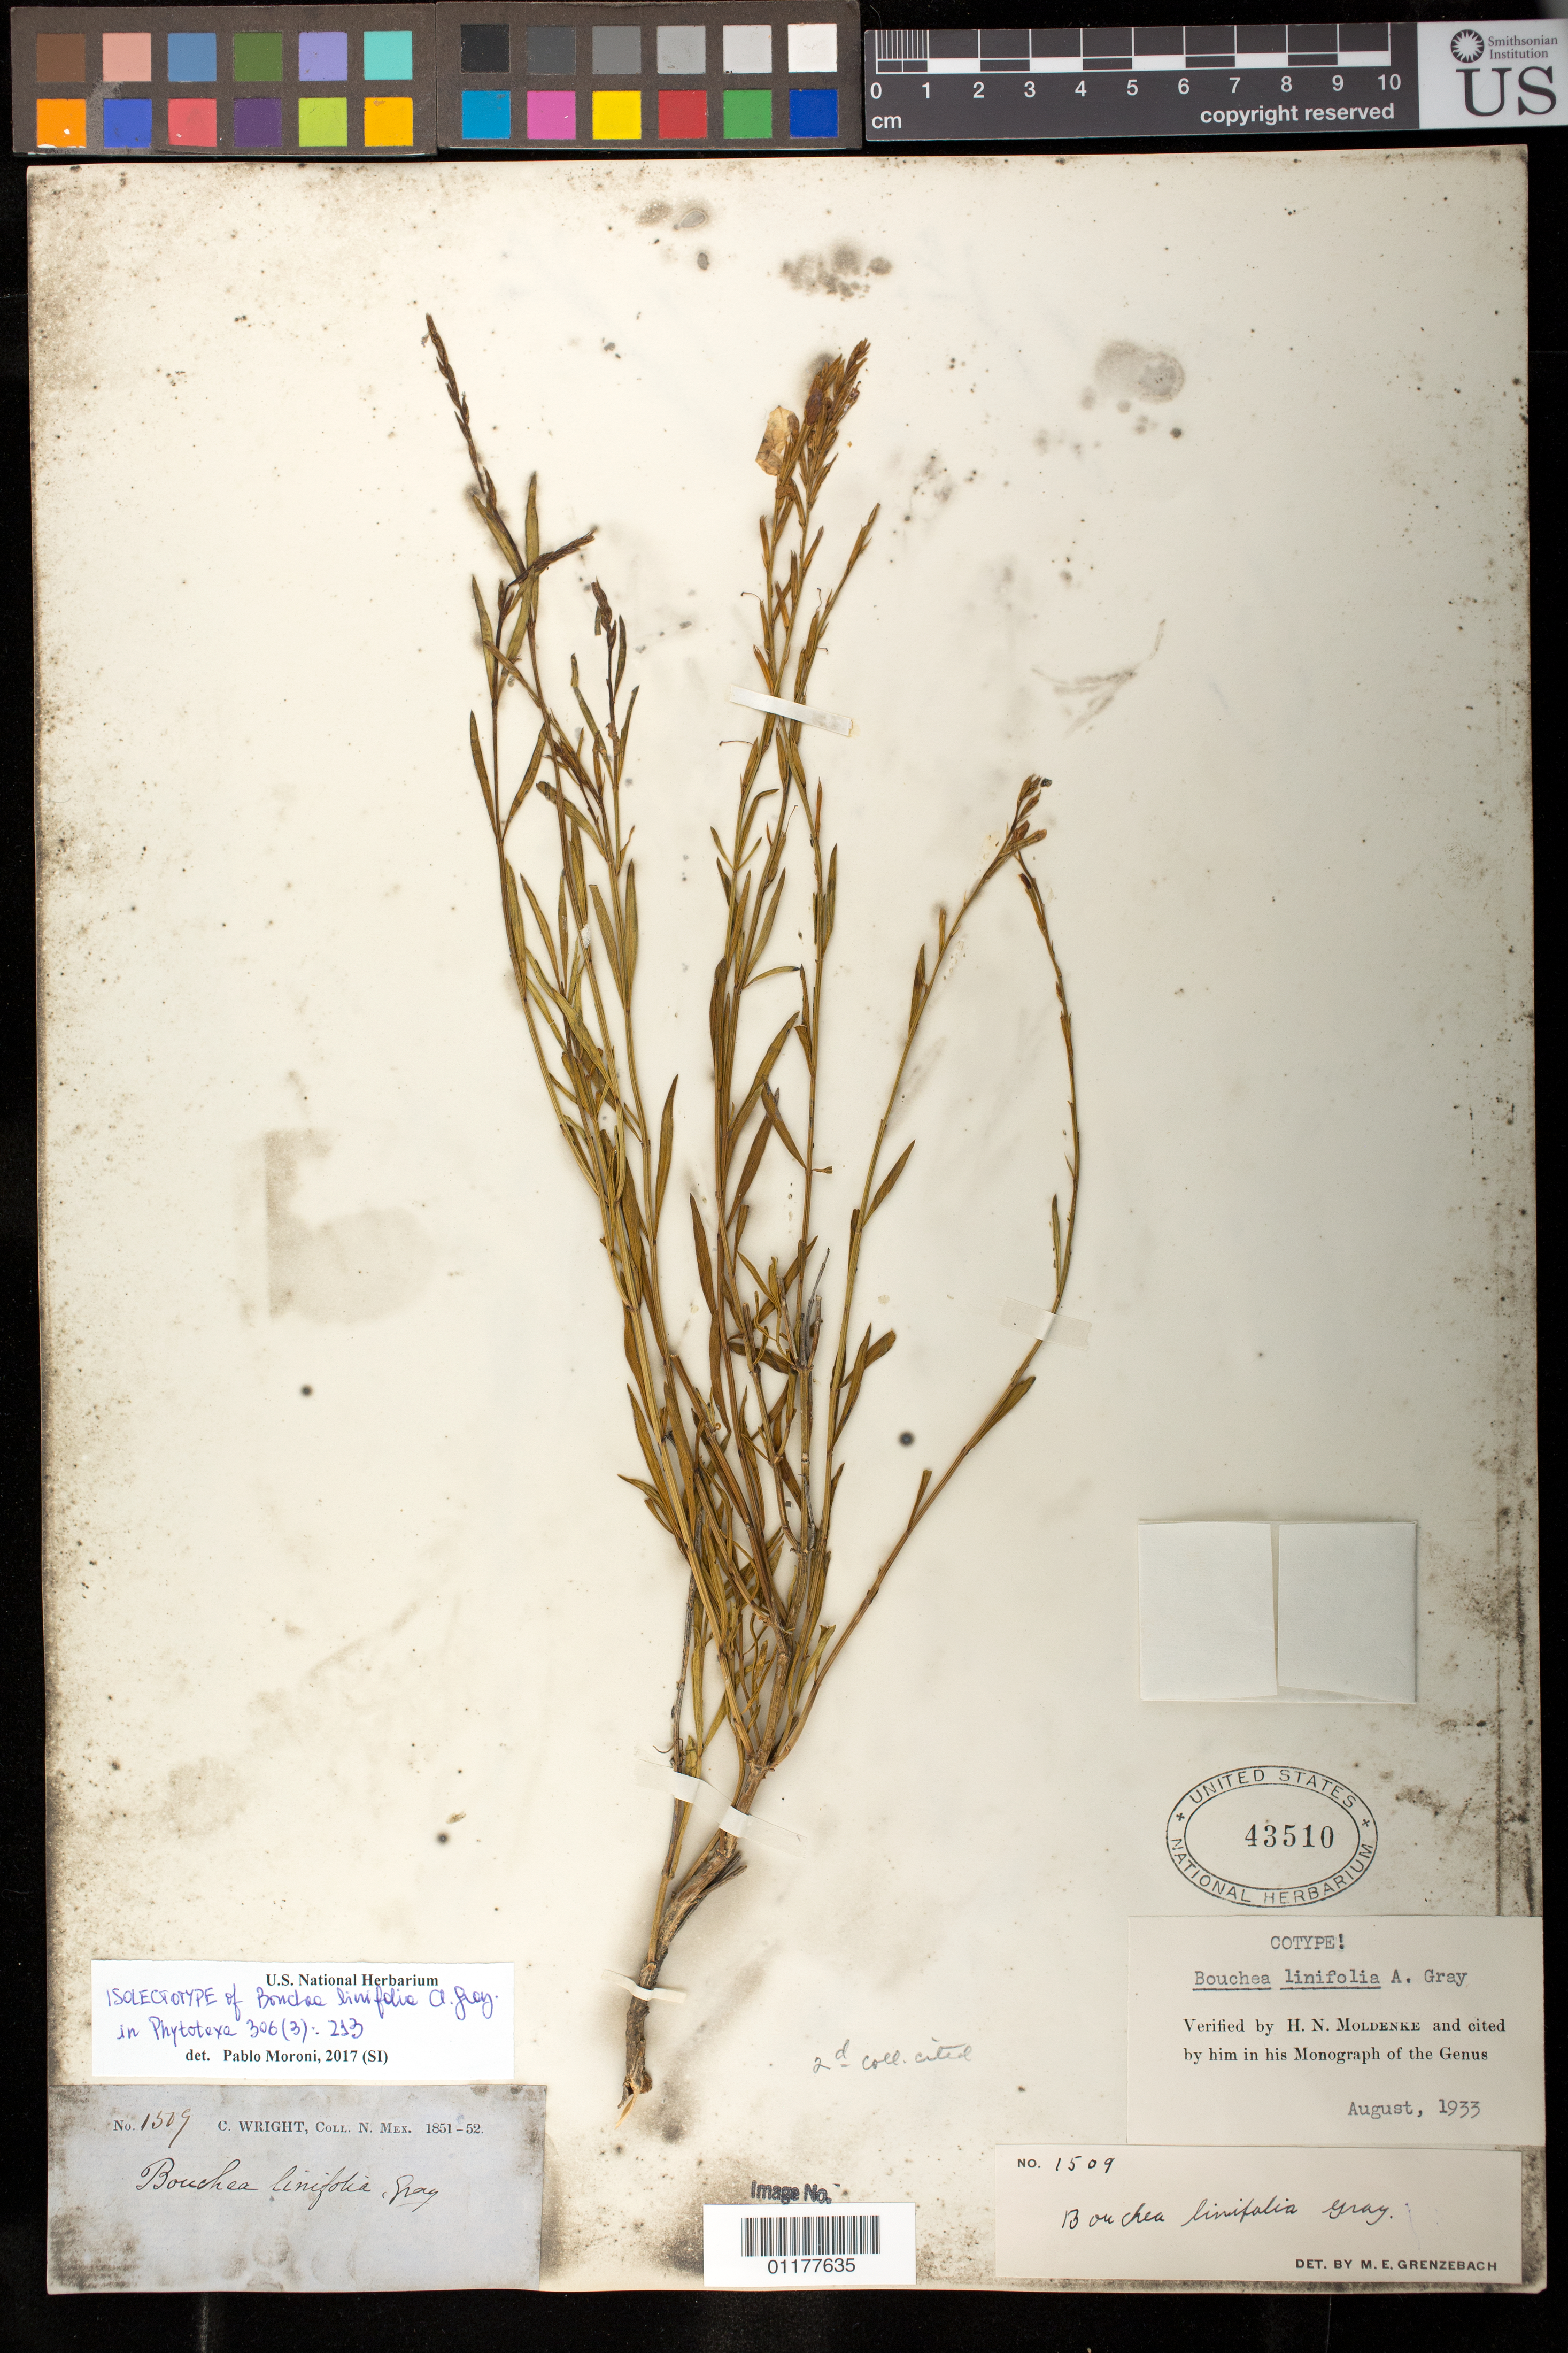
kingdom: Plantae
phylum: Tracheophyta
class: Magnoliopsida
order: Lamiales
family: Verbenaceae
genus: Bouchea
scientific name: Bouchea linifolia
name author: A. Gray ex Torr. in Emory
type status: Isolectotype; Isosyntype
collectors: C. Wright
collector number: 1509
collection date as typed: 1851 to -- --- 1852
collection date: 1851/1852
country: United States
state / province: New Mexico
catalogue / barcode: US 43510